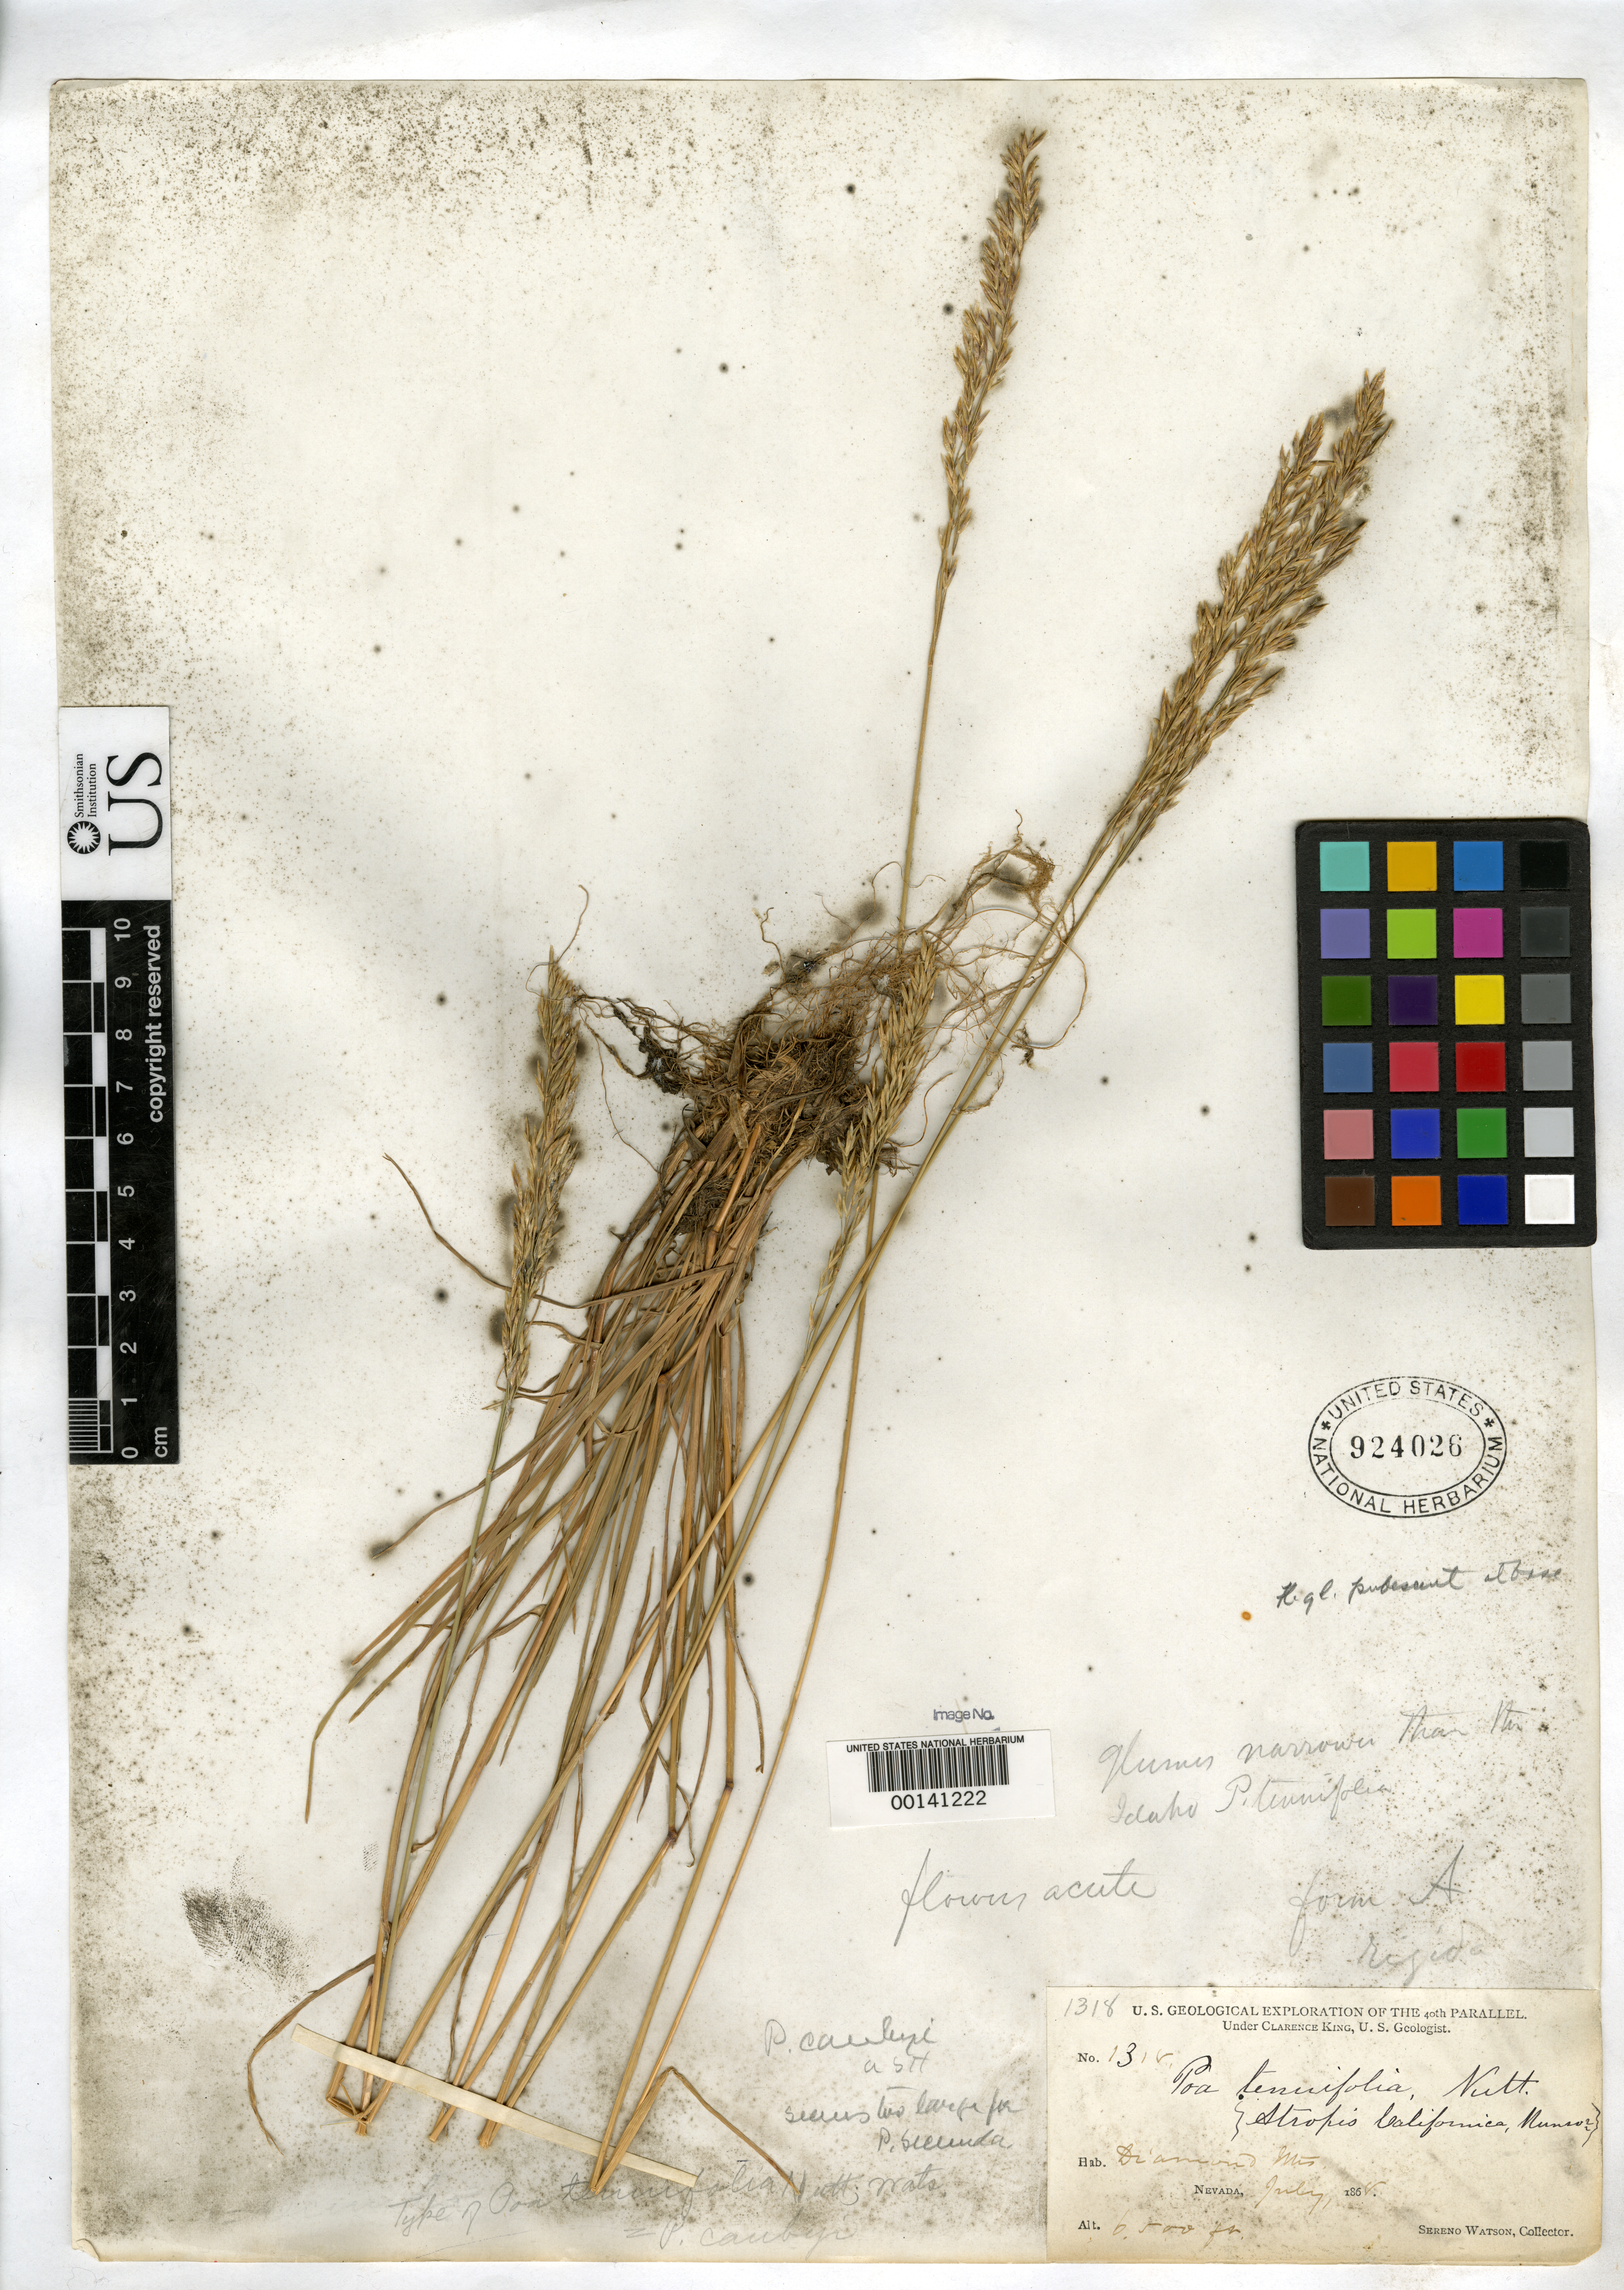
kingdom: Plantae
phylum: Tracheophyta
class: Liliopsida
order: Poales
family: Poaceae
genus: Poa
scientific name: Poa tenuifolia Nutt. ex S. Watson, nom. illeg.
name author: Nutt. ex S. Watson in C. King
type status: Syntype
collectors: S. Watson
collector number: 1318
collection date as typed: Jul 1868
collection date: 1868-07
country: United States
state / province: Nevada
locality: Diamond Mts.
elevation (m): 1981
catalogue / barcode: US 924026